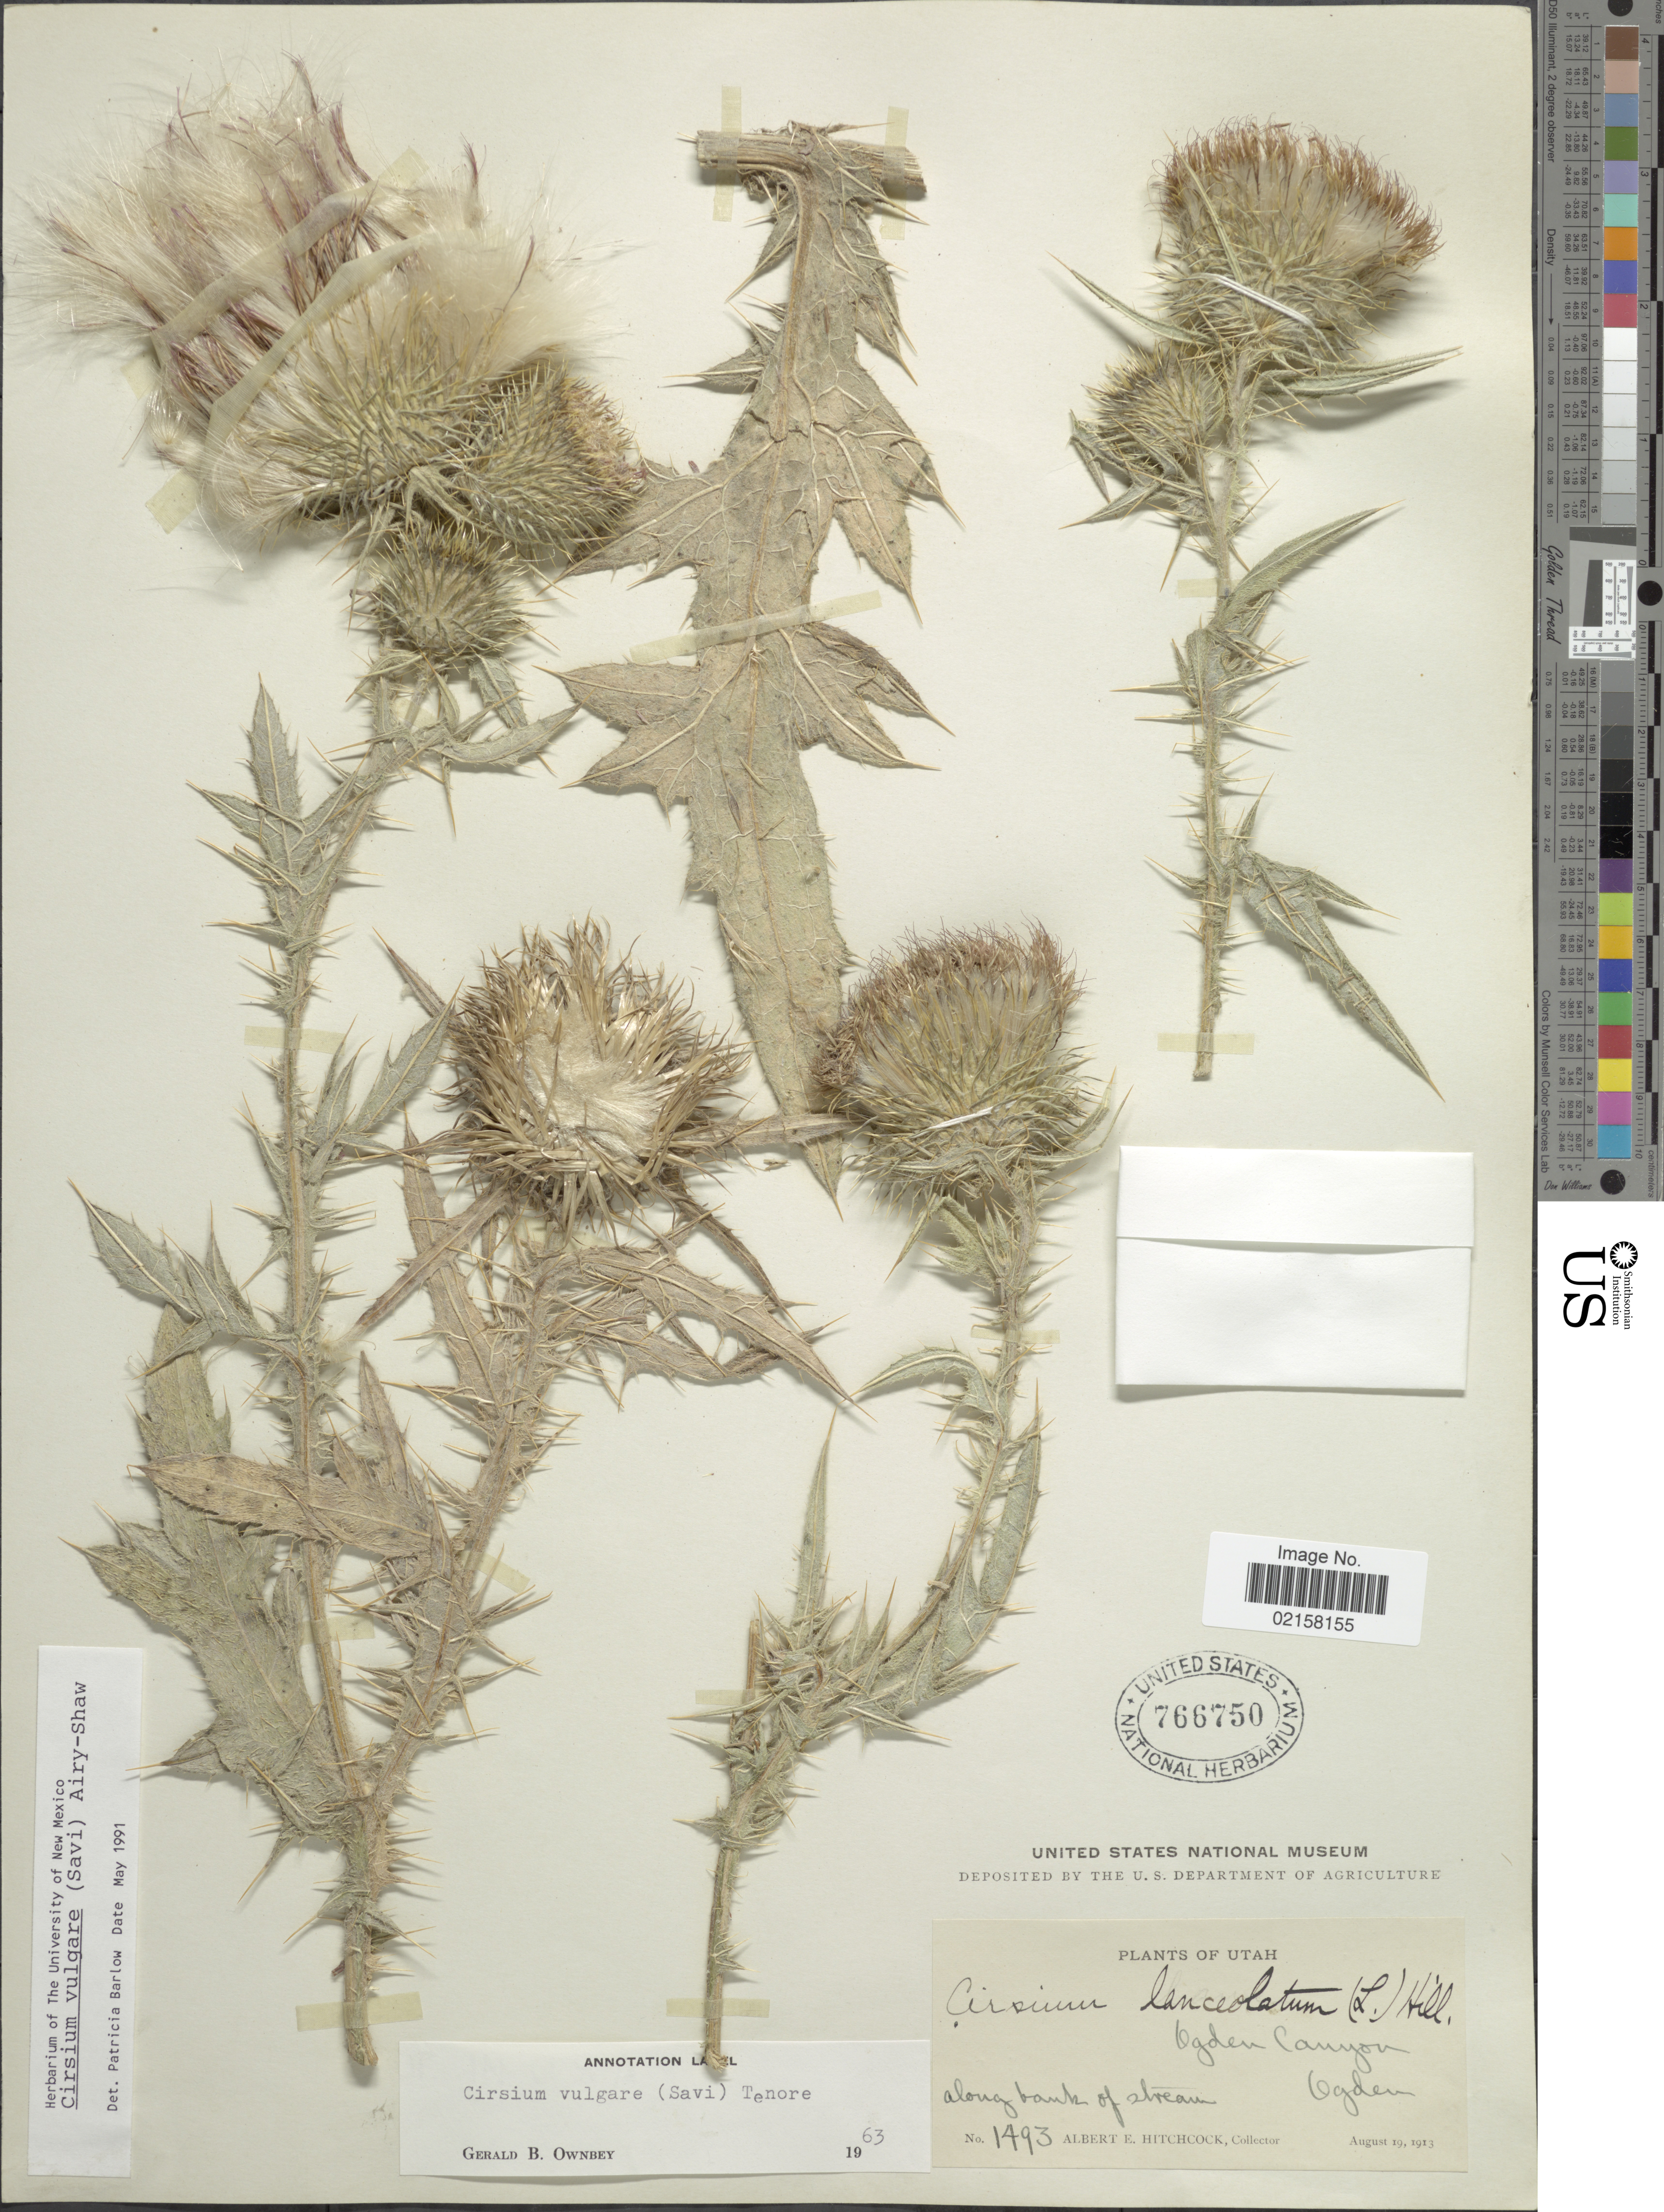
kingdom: Plantae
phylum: Tracheophyta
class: Magnoliopsida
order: Asterales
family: Asteraceae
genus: Cirsium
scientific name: Cirsium vulgare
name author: (Savi) Ten.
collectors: A. Hitchcock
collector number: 1493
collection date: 1913-08-19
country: United States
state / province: Utah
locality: Along bank of stream, Ogden, Ogden Canyon.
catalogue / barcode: US 766750